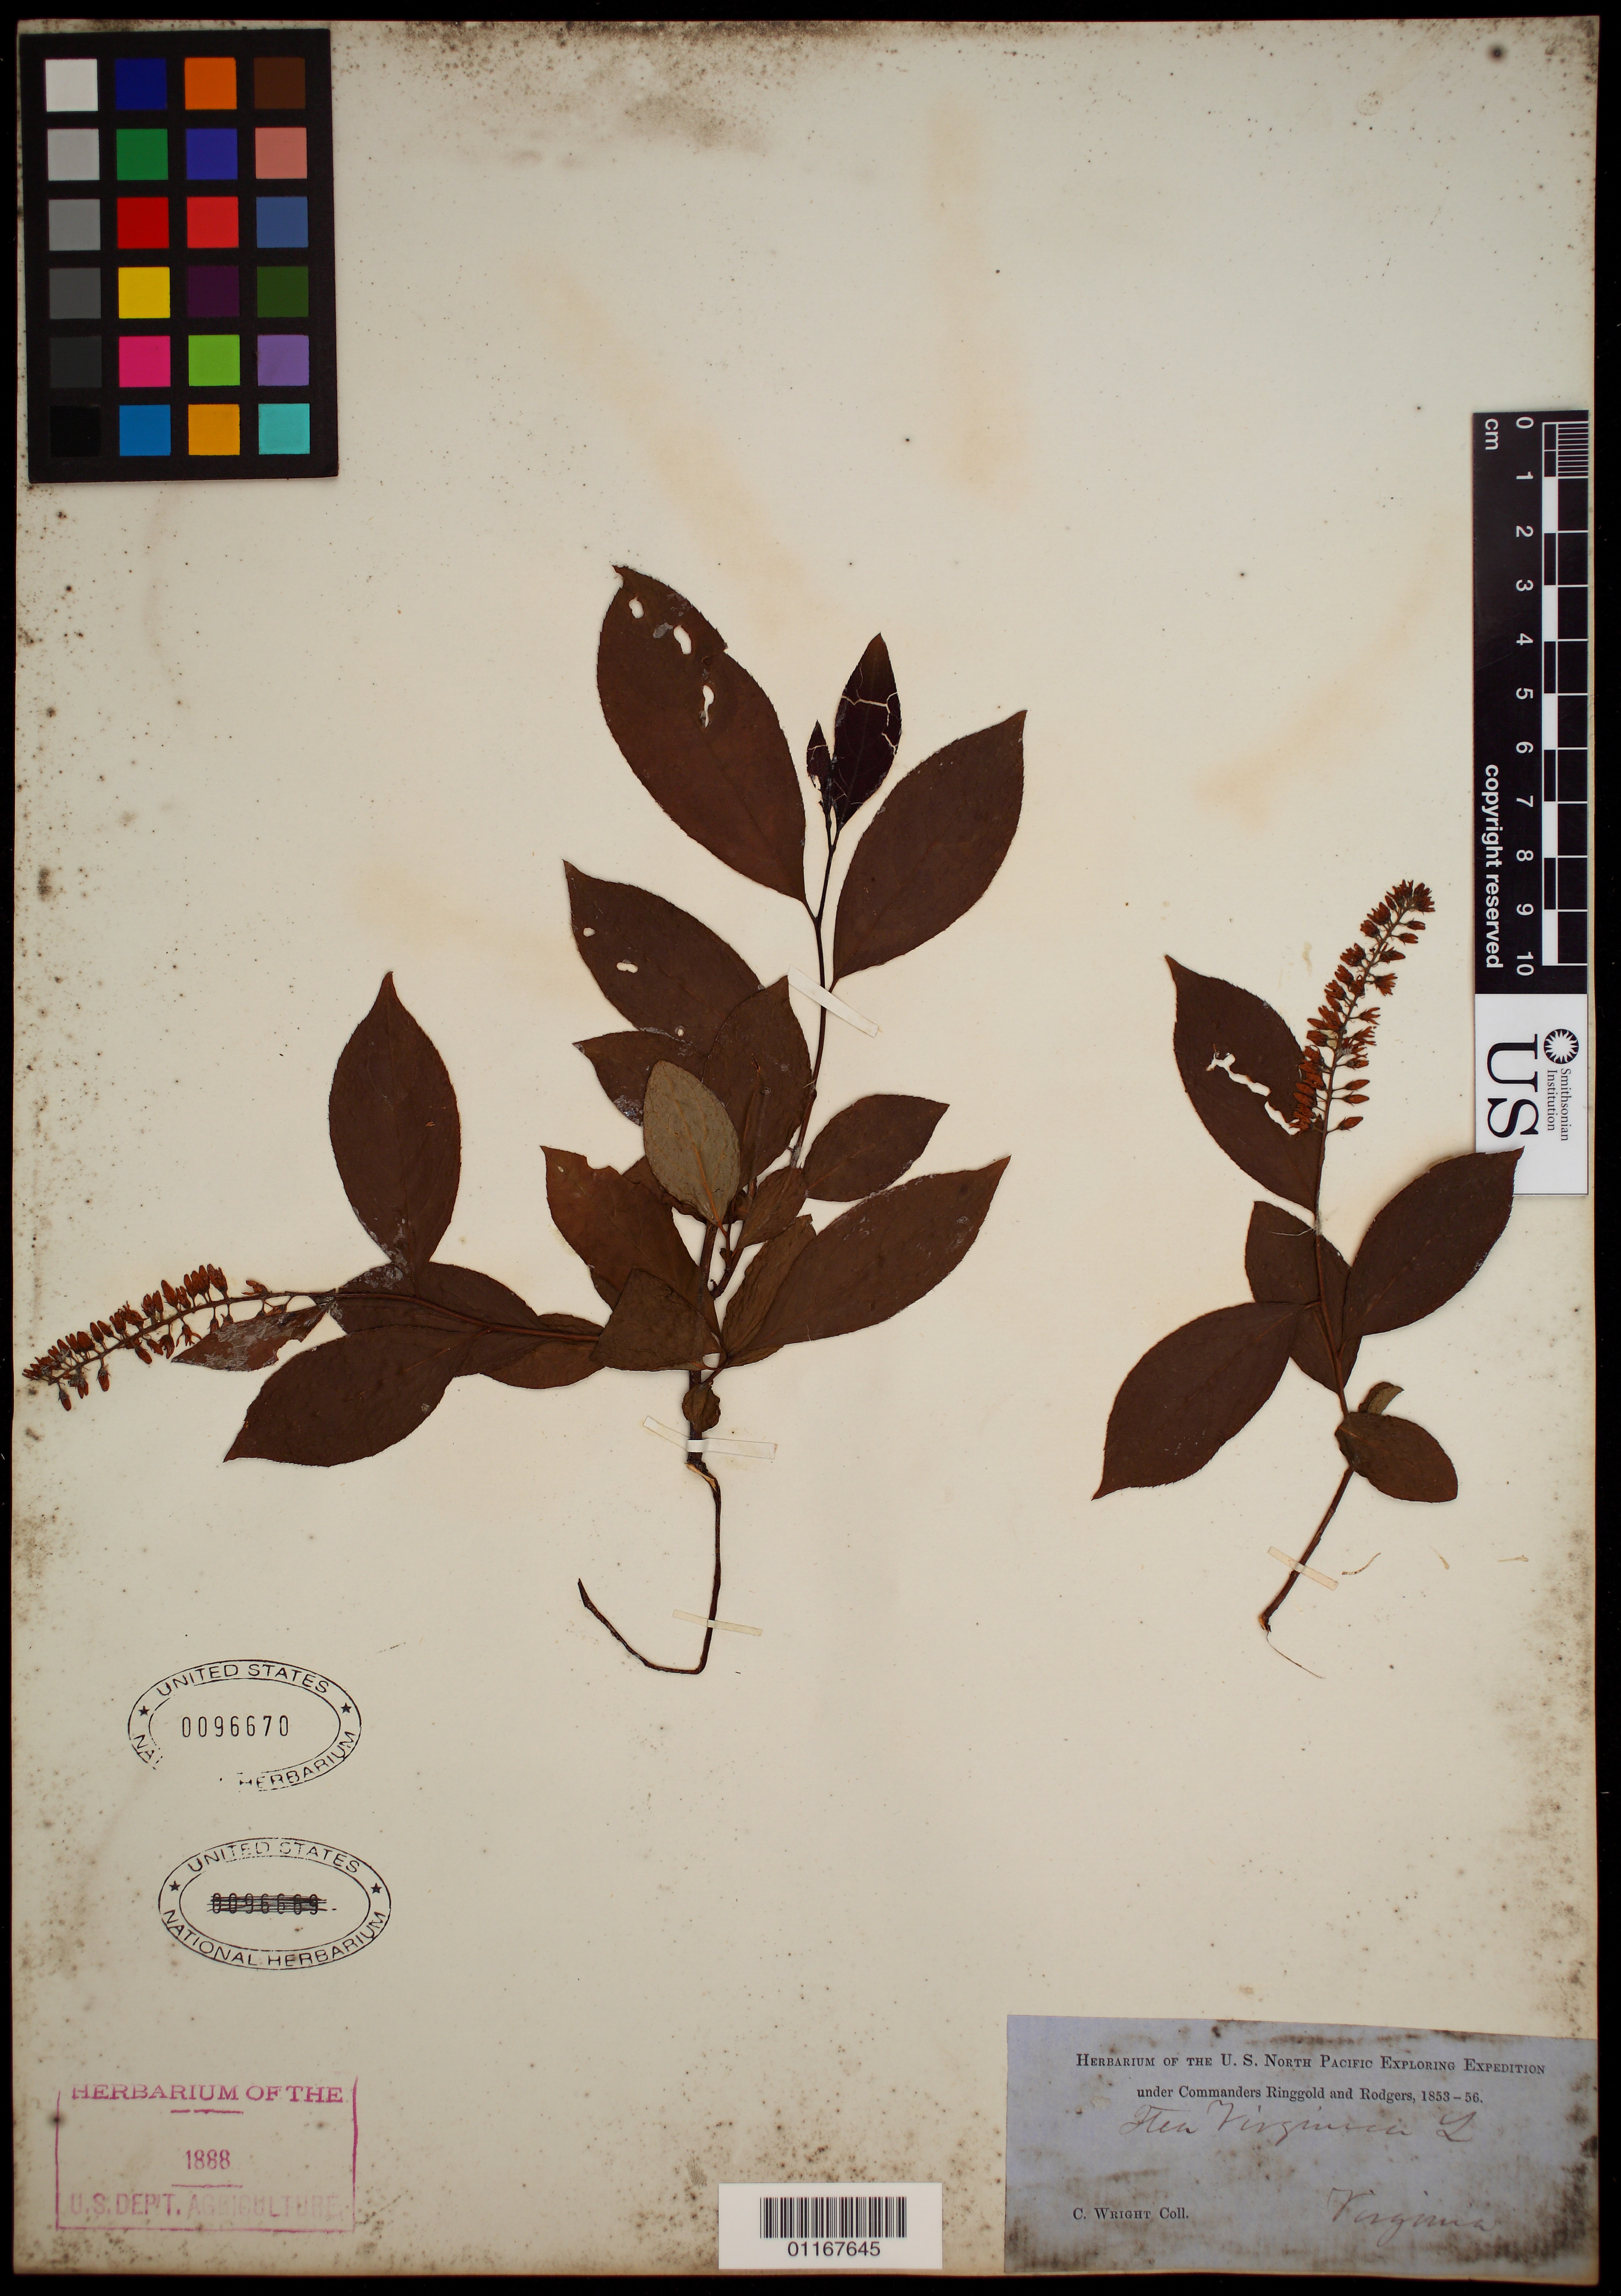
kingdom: Plantae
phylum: Tracheophyta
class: Magnoliopsida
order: Saxifragales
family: Iteaceae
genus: Itea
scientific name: Itea virginica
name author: L.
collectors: C. Wright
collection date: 1853/1856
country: Canada / United States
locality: Virginia.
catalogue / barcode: US 96670